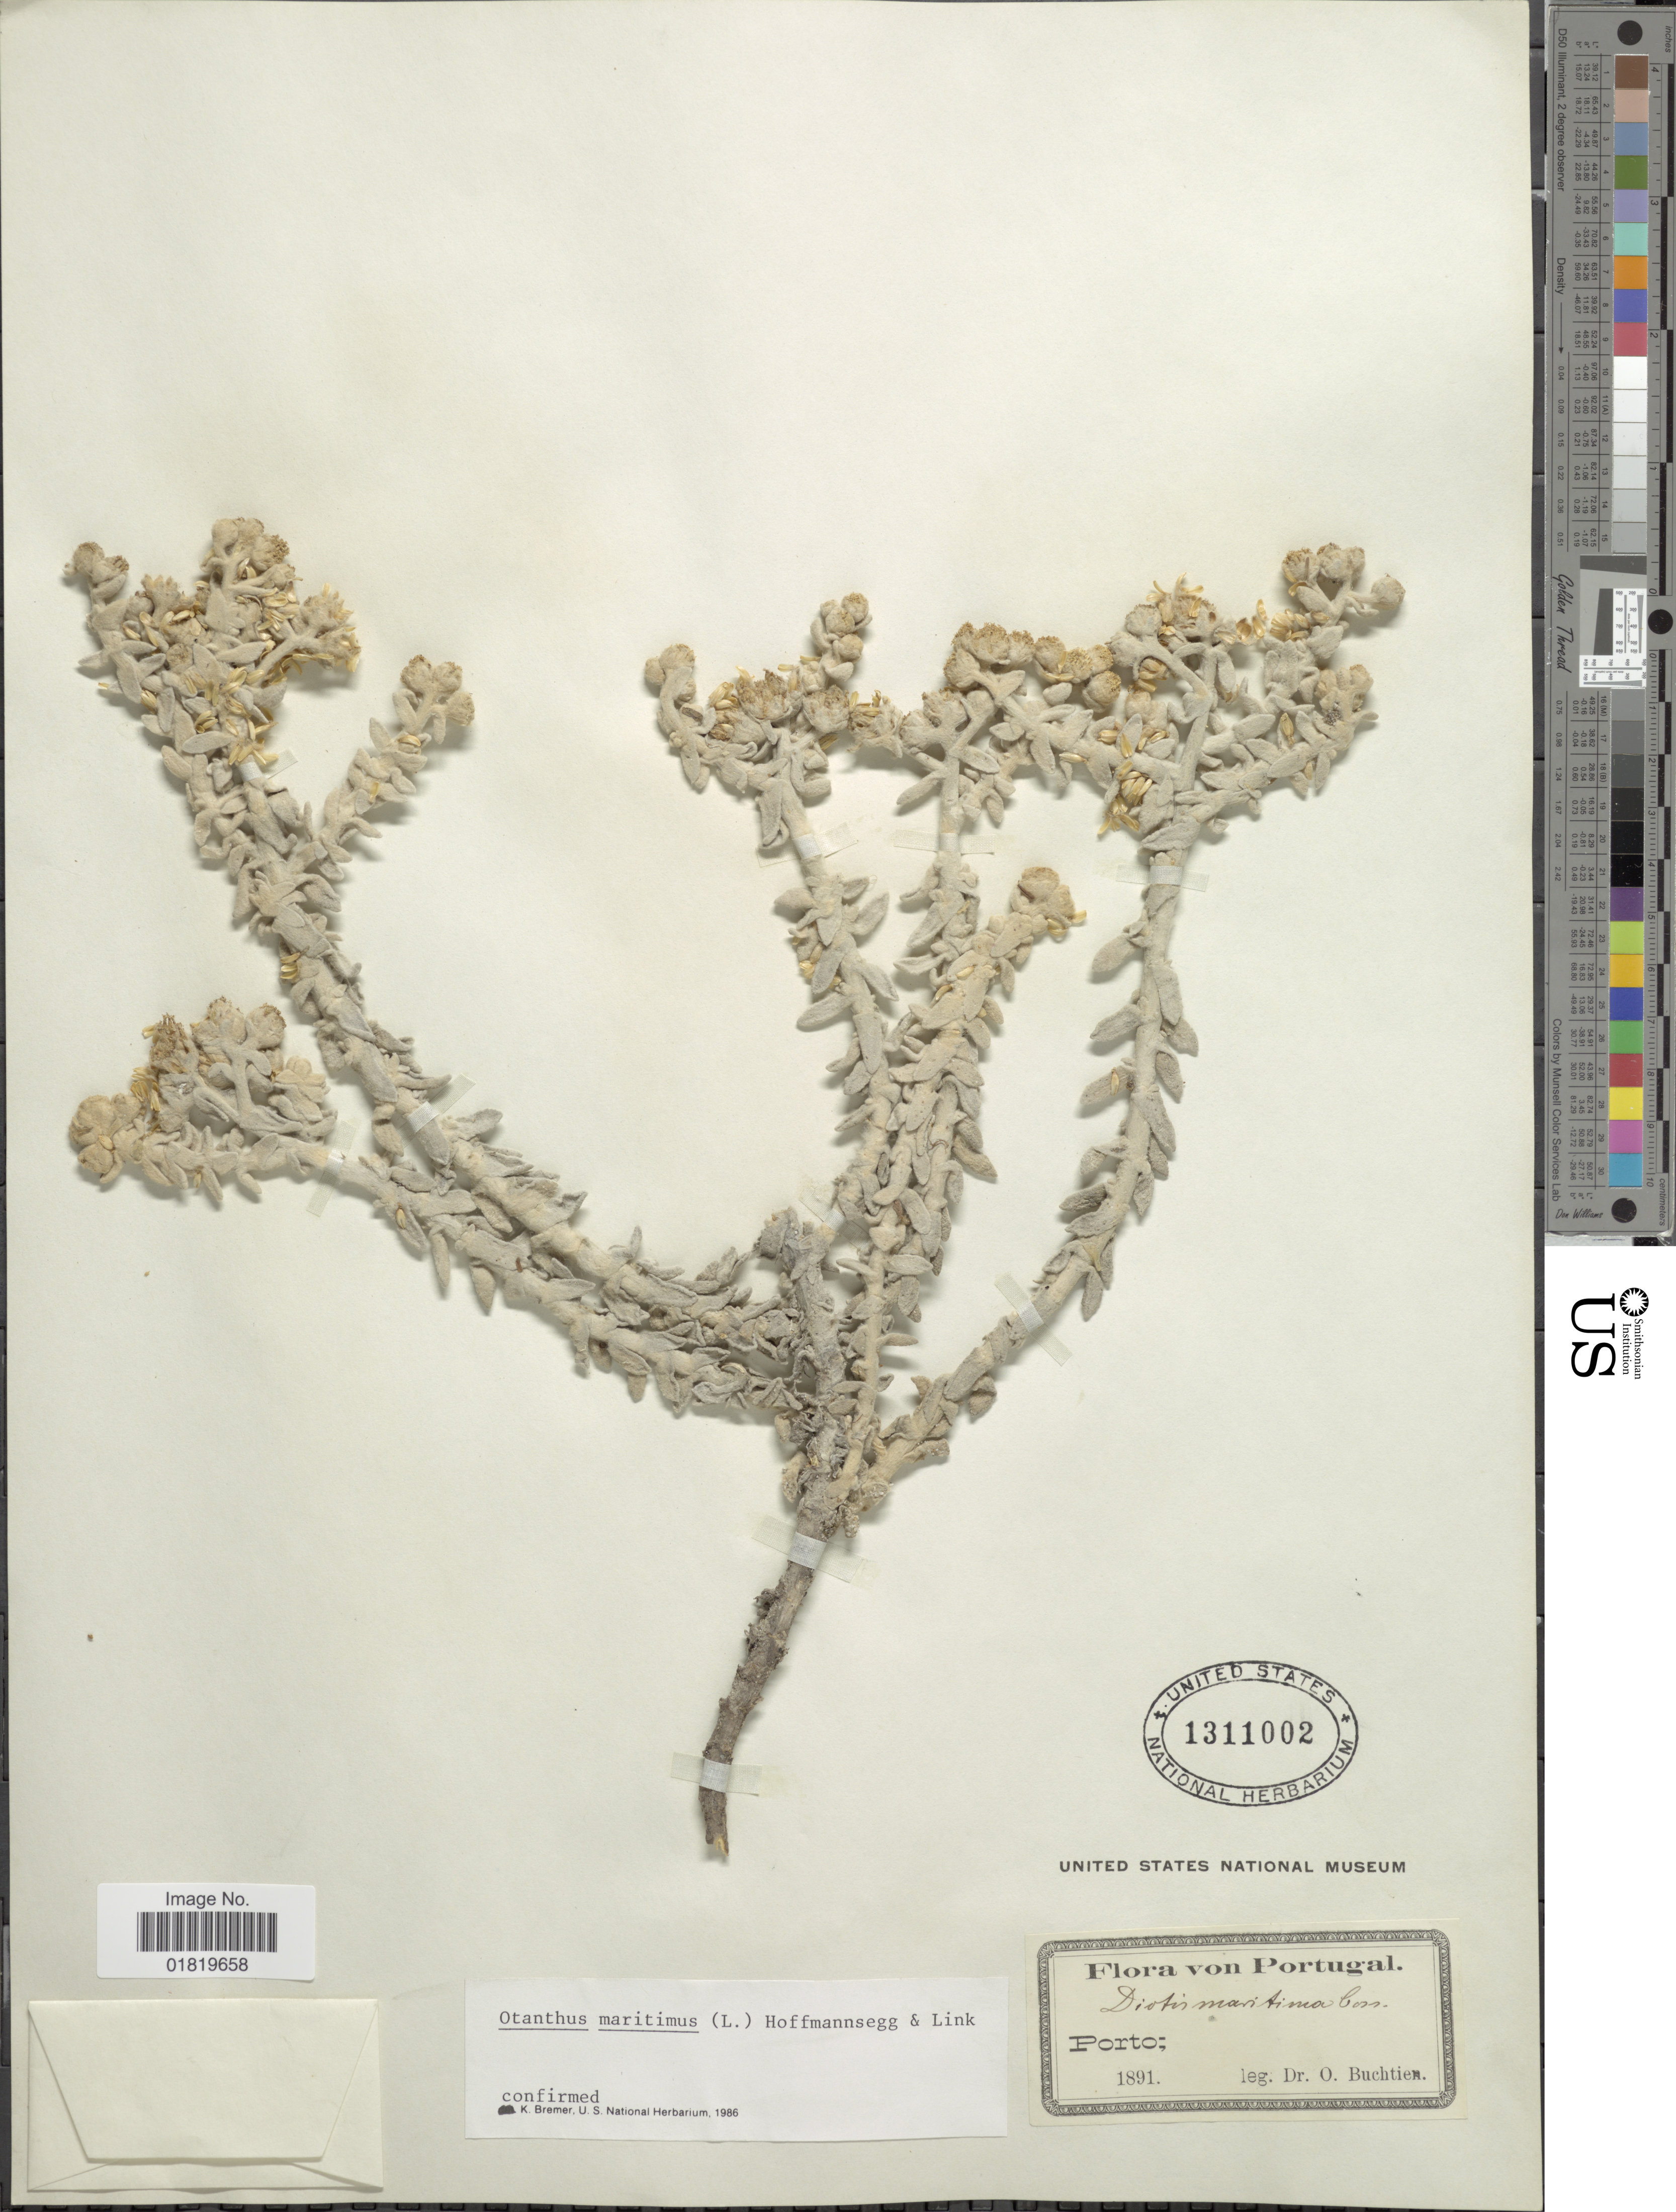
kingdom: Plantae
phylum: Tracheophyta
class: Magnoliopsida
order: Asterales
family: Asteraceae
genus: Otanthus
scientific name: Otanthus maritimus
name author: (L.) Hoffmanns. & Link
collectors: O. Buchtien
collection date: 1891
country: Portugal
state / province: Porto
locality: Porto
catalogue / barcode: US 1311002